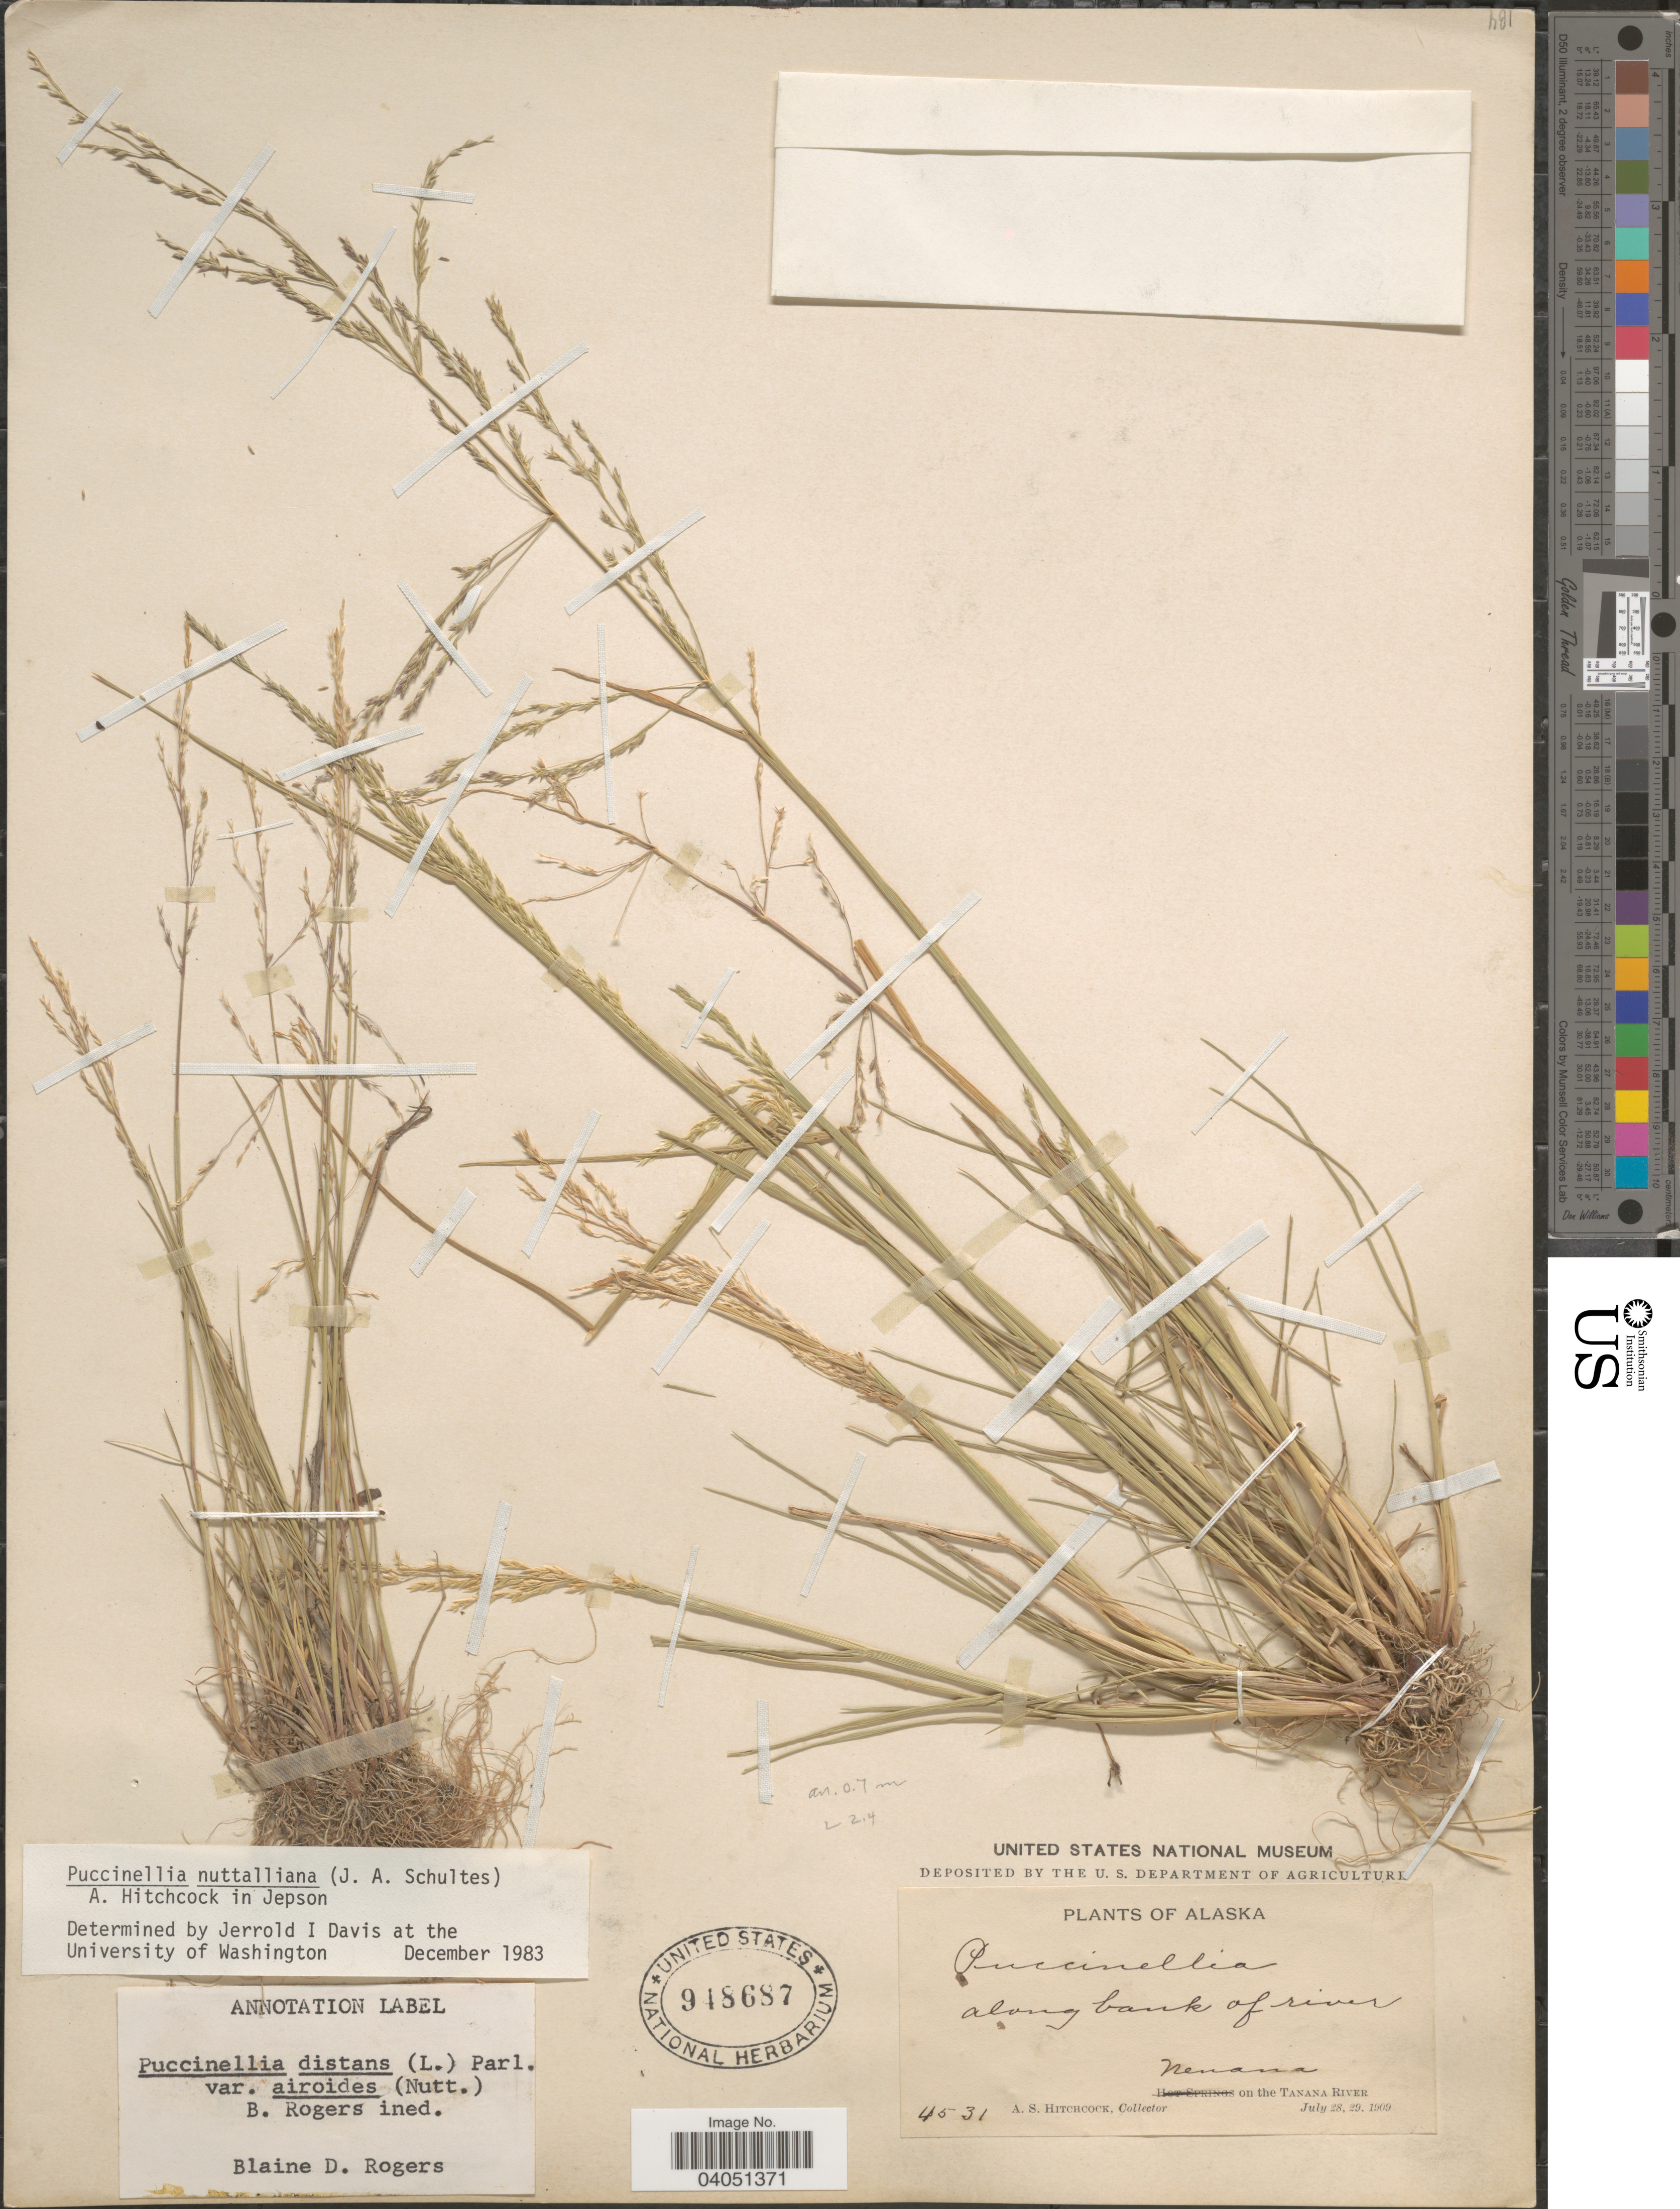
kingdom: Plantae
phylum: Tracheophyta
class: Liliopsida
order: Poales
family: Poaceae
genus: Puccinellia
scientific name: Puccinellia nuttalliana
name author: (Schult.) Hitchc.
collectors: A. S. Hitchcock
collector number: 4531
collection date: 1909-07-28/1909-07-29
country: United States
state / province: Alaska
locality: Nenana on the Tanana River.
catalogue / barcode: US 948687